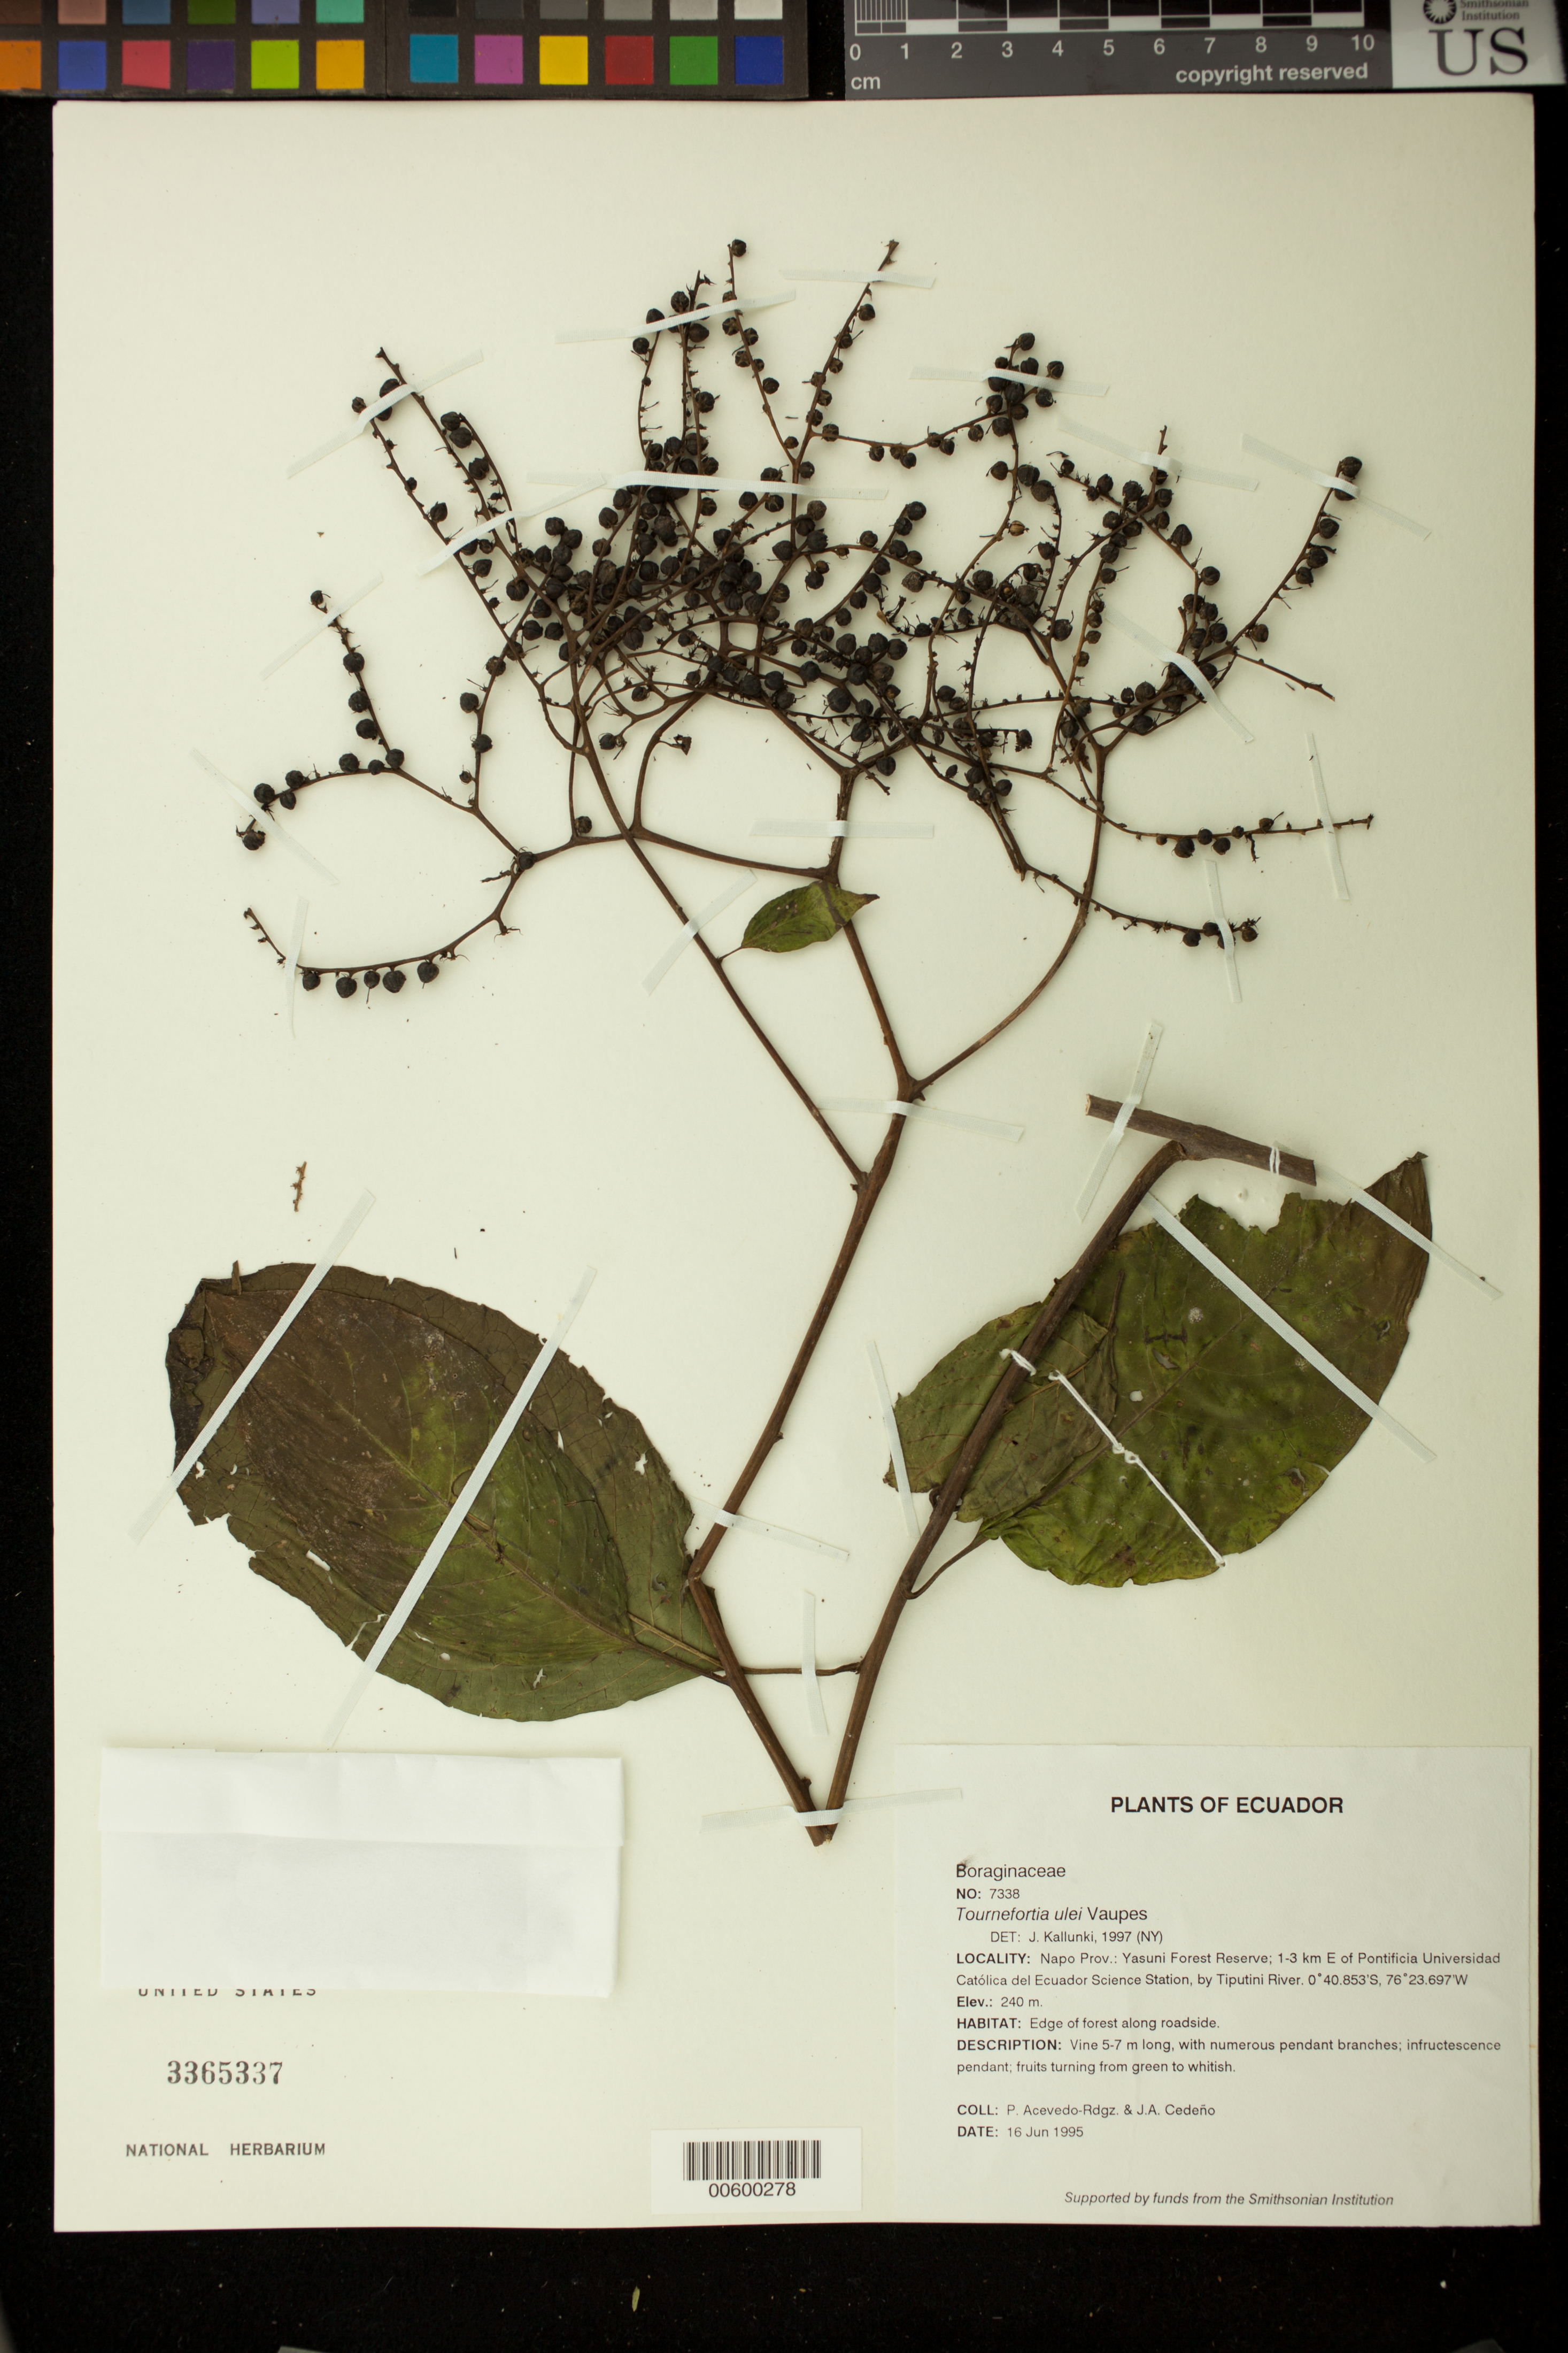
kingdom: Plantae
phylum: Tracheophyta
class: Magnoliopsida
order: Boraginales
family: Heliotropiaceae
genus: Tournefortia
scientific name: Tournefortia ulei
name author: Vaupel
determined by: Kallunki, Jacquelyn A.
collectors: P. Acevedo-Rodr. & J. A. Cedeño M.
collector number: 7338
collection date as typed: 16 Jun 1995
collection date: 1995-06-16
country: Ecuador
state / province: Napo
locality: Napo Prov.: Yasuni Forest Reserve; 1-3 km E of Pontificia Universidad Católica del Ecuador Science Station by Tiputini River.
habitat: Edge of forest along roadside.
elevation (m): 240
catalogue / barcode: US 3365337